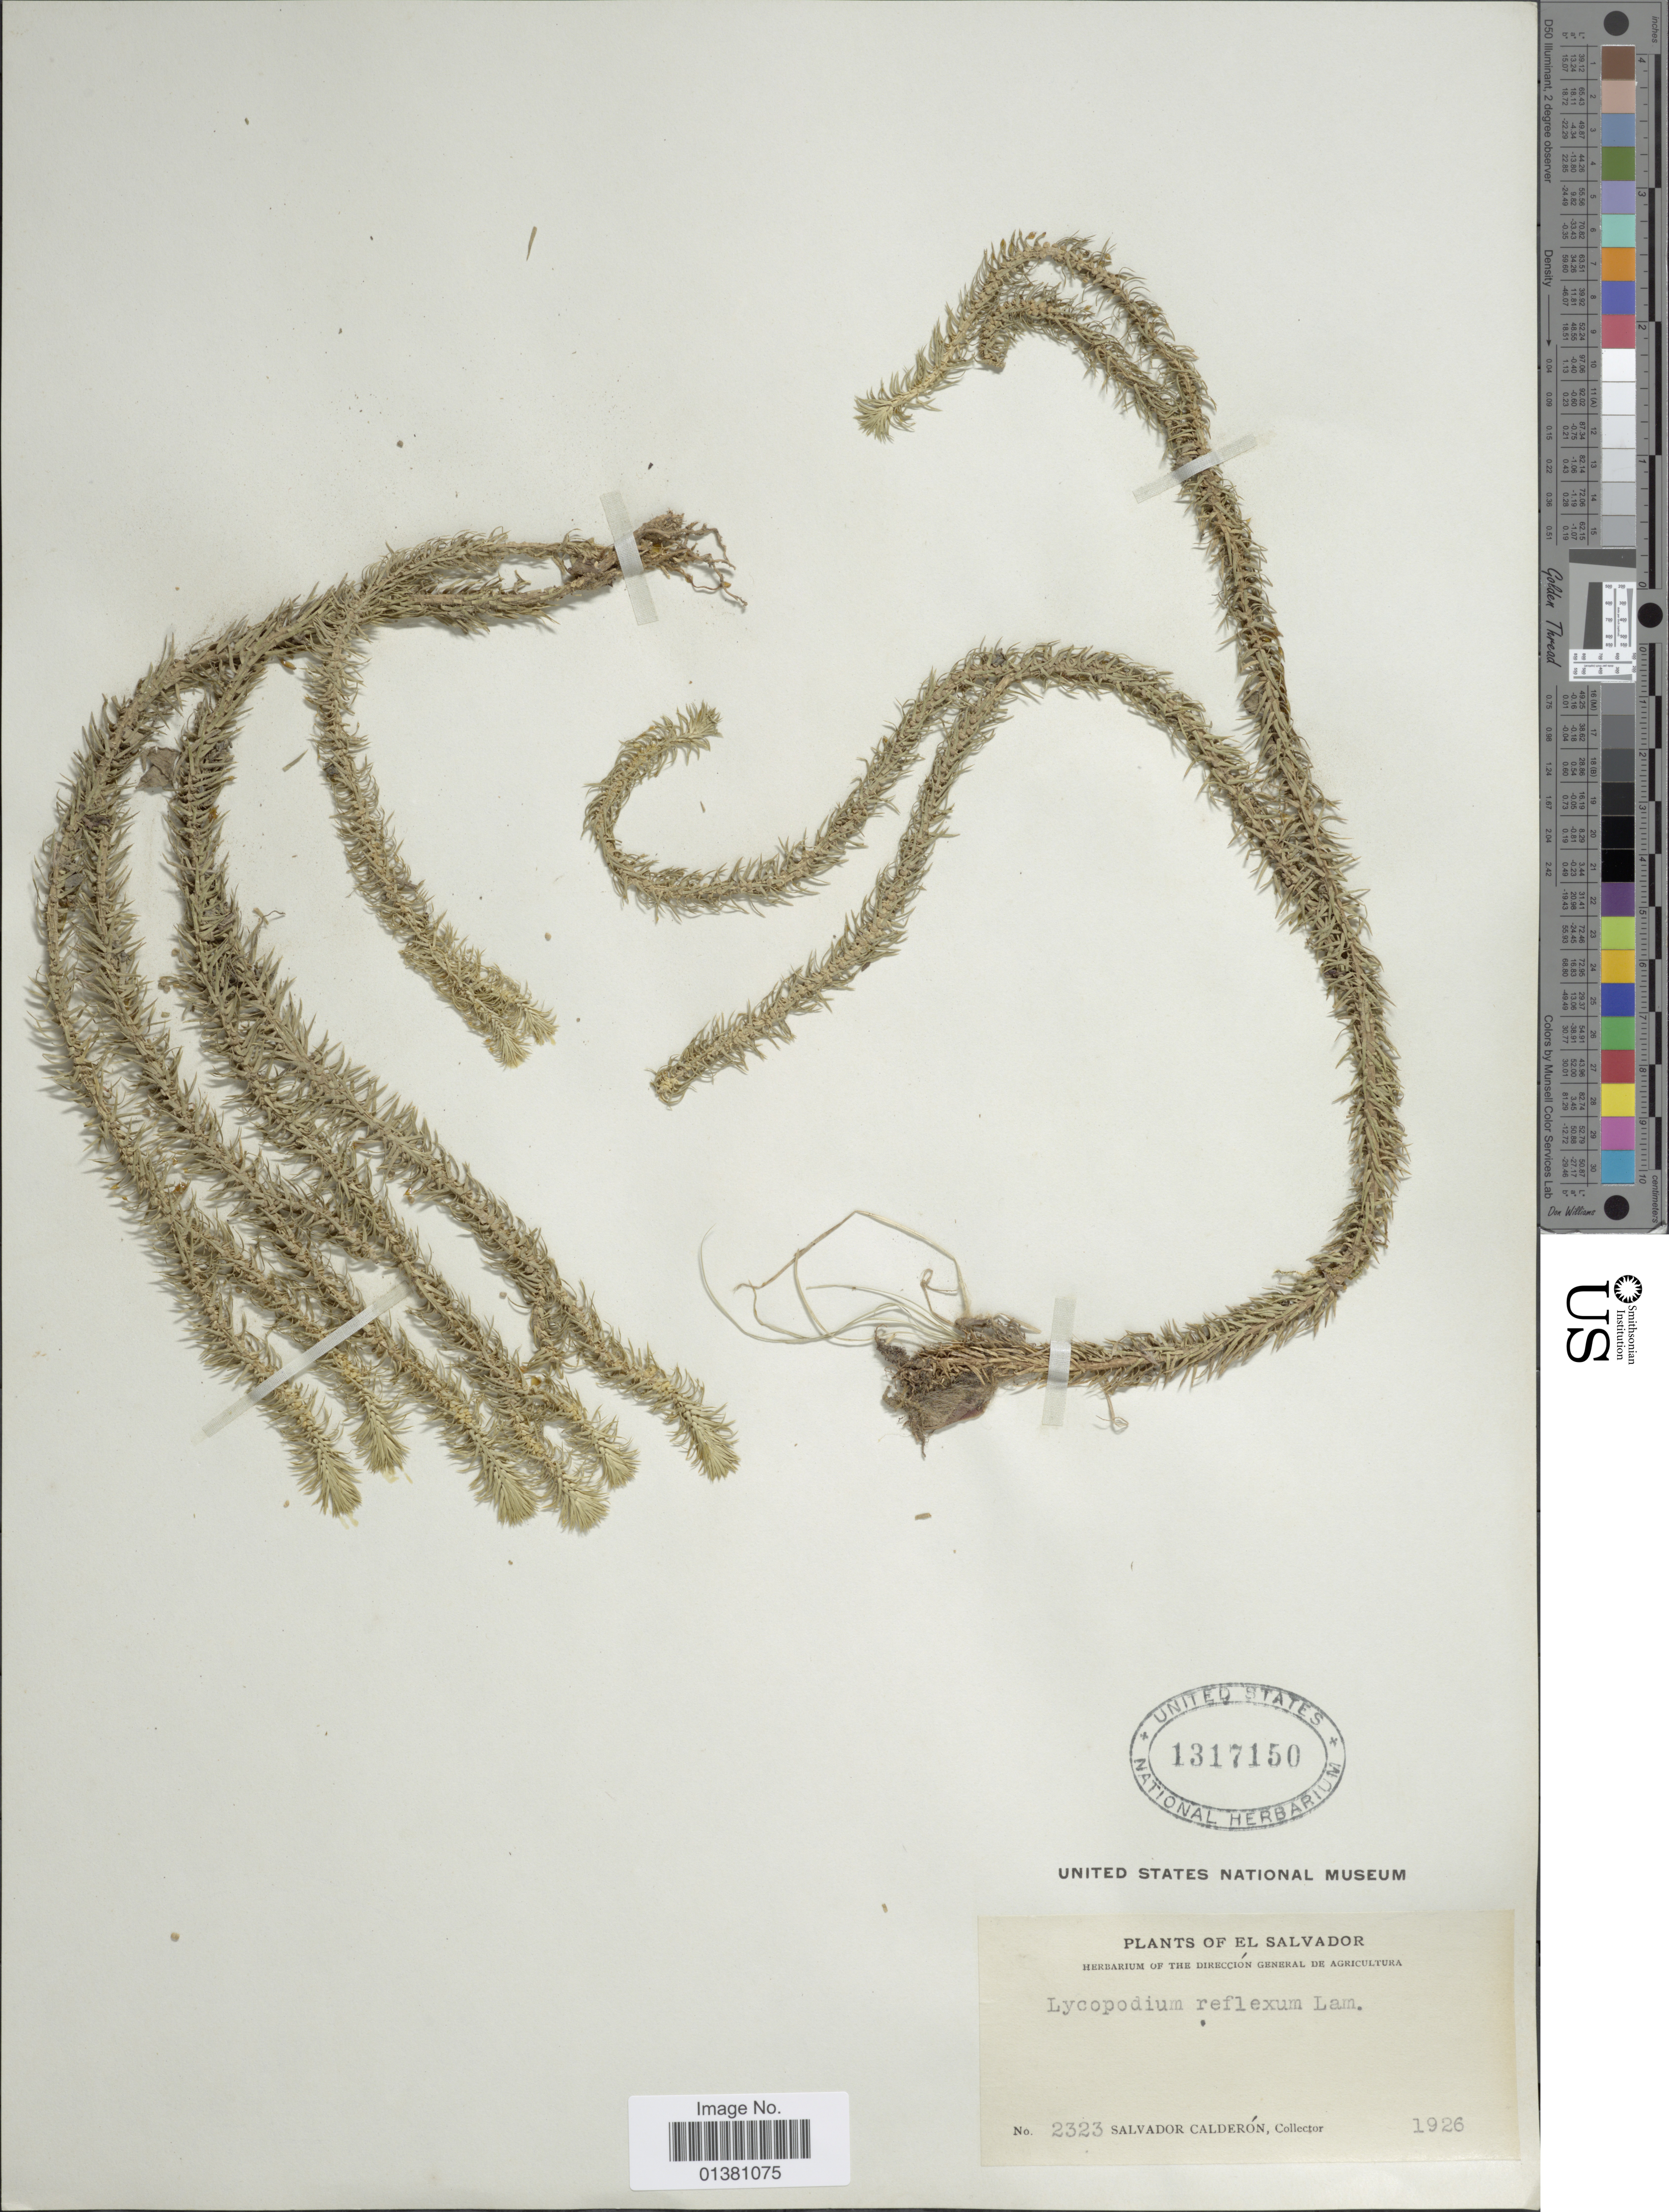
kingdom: Plantae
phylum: Tracheophyta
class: Lycopodiopsida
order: Lycopodiales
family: Lycopodiaceae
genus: Phlegmariurus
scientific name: Phlegmariurus reflexus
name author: (Lam.) B. Øllg.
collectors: S. Calderón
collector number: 2323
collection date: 1926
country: El Salvador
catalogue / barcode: US 1317150